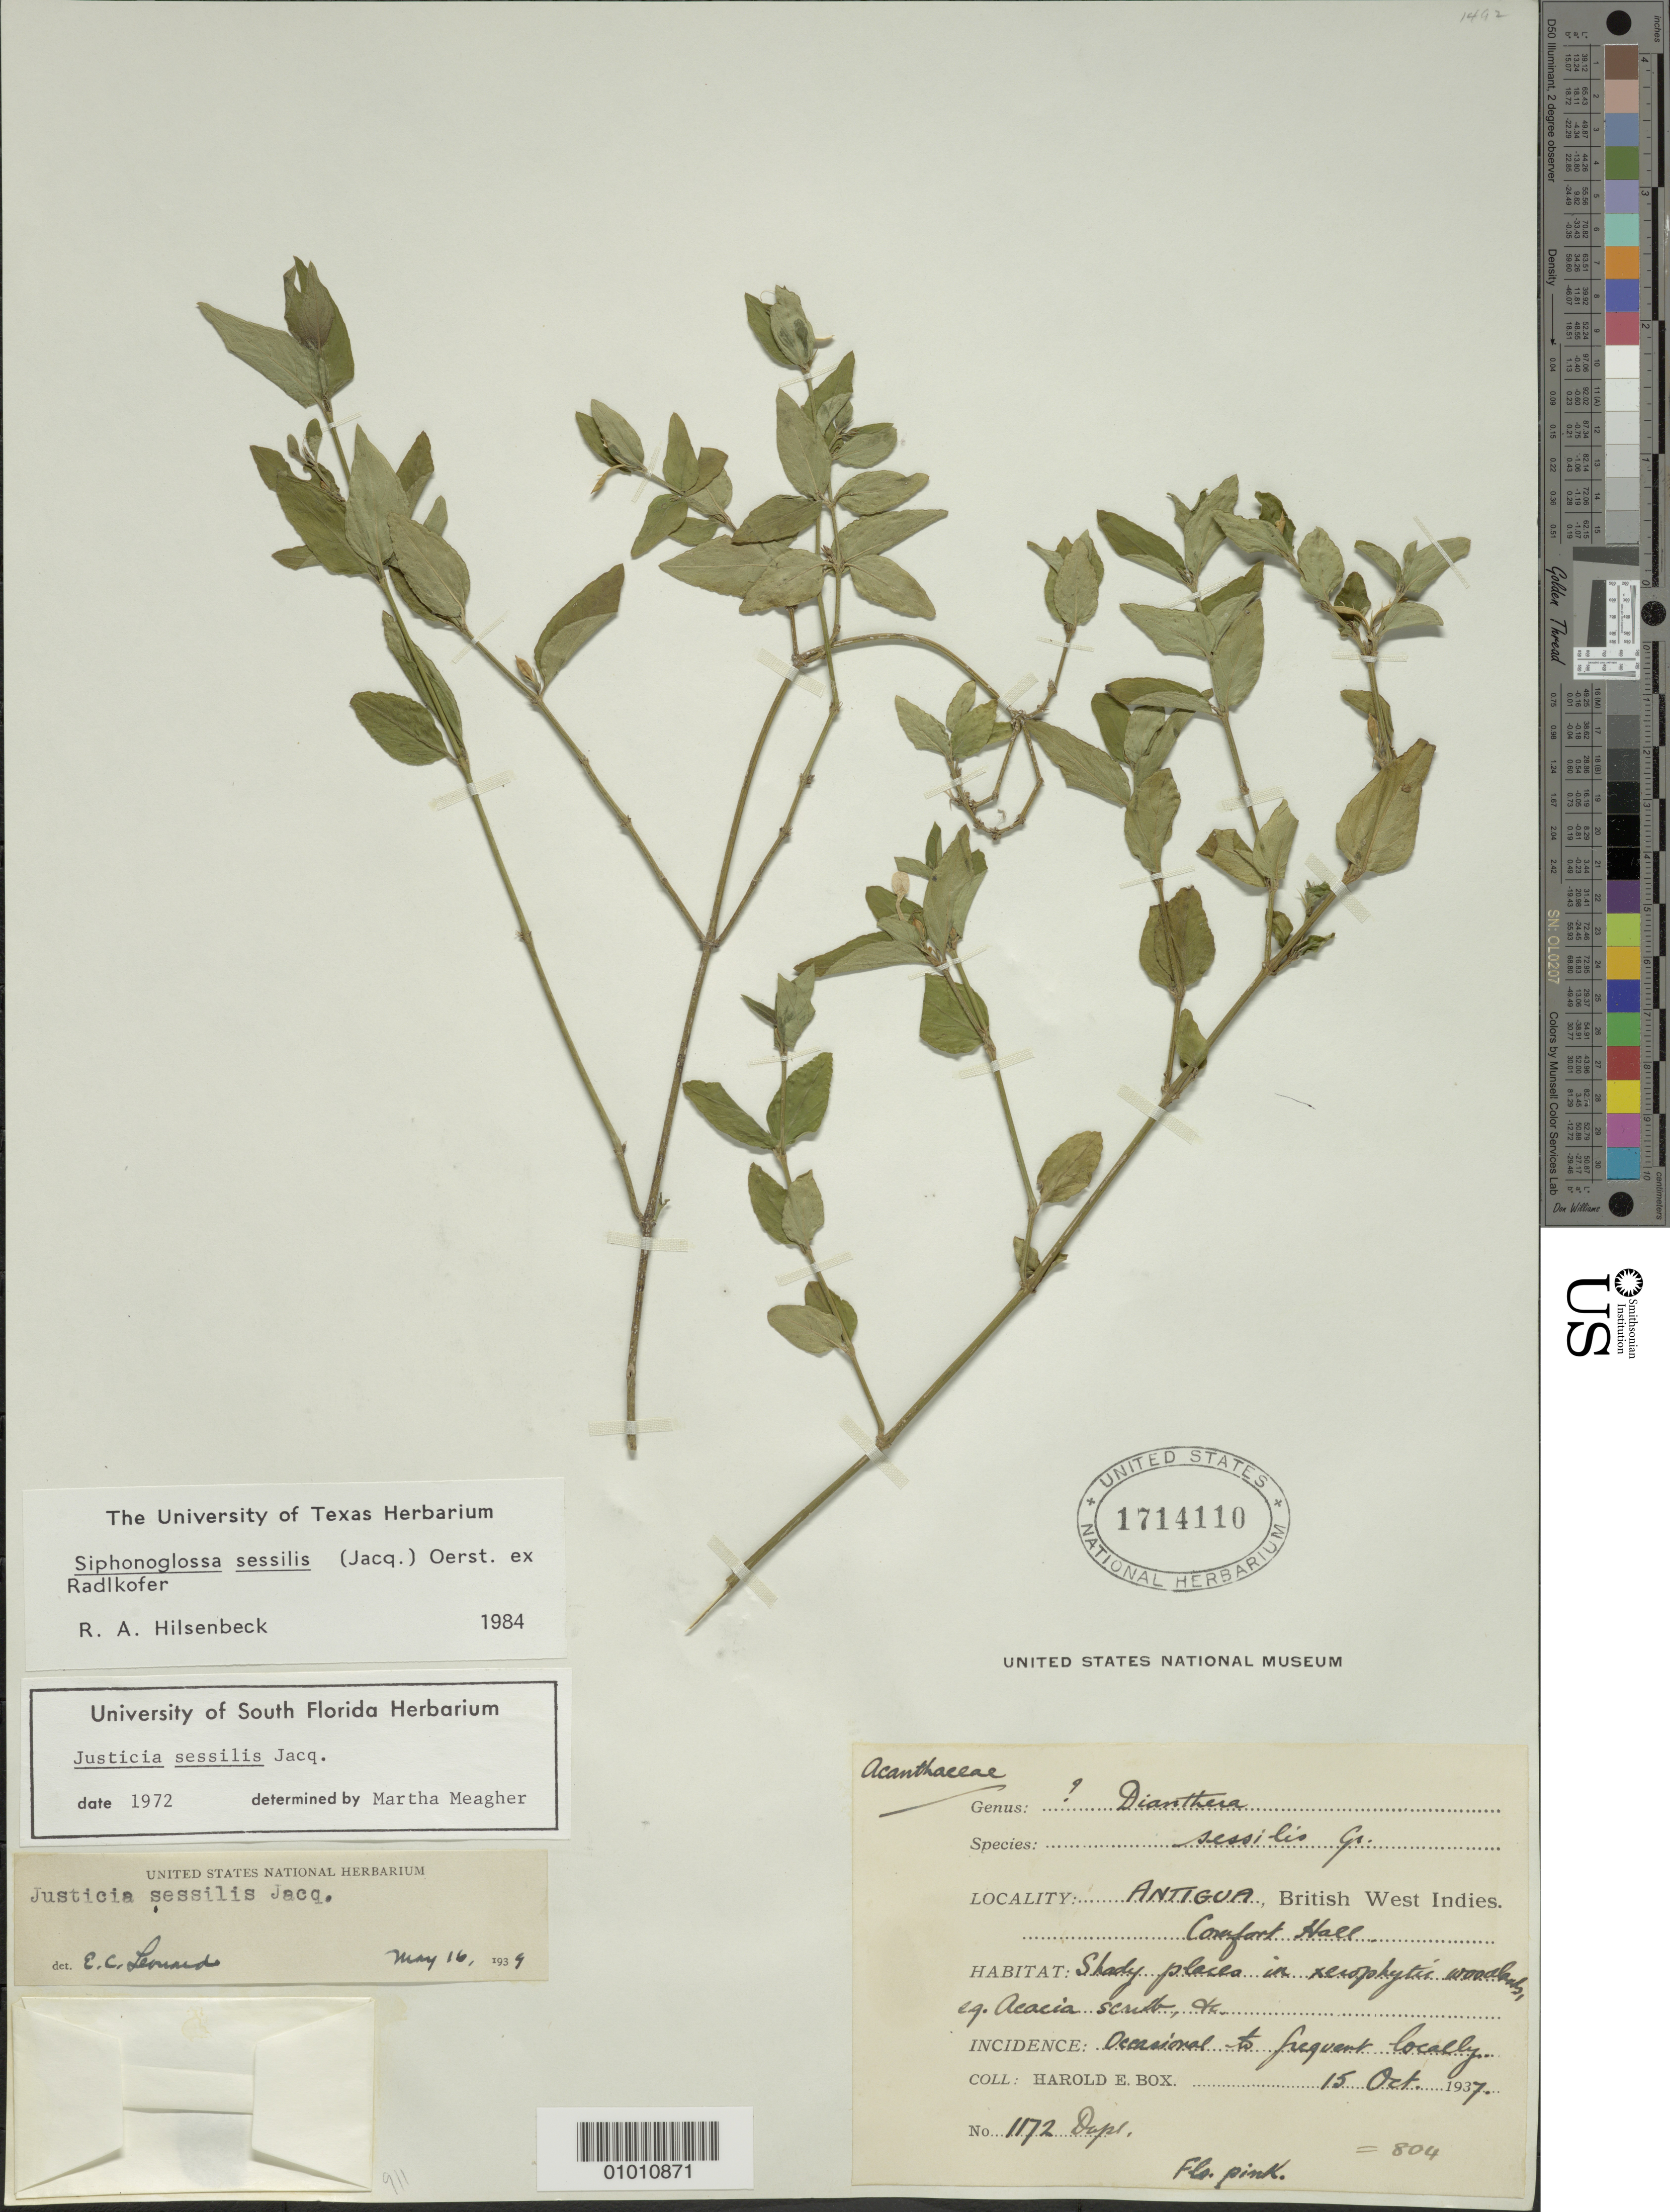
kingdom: Plantae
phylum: Tracheophyta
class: Magnoliopsida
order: Lamiales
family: Acanthaceae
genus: Siphonoglossa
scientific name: Siphonoglossa sessilis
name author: (Jacq.) D.N. Gibson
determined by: Hilsenbeck, R. A.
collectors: H. E. Box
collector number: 1172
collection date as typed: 15 Oct 1937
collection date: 1937-10-15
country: Antigua and Barbuda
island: Antigua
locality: Comfort Hall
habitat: Shady places in xerophytic woodlands, e.g. Acacia scrub, etc.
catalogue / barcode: US 1714110